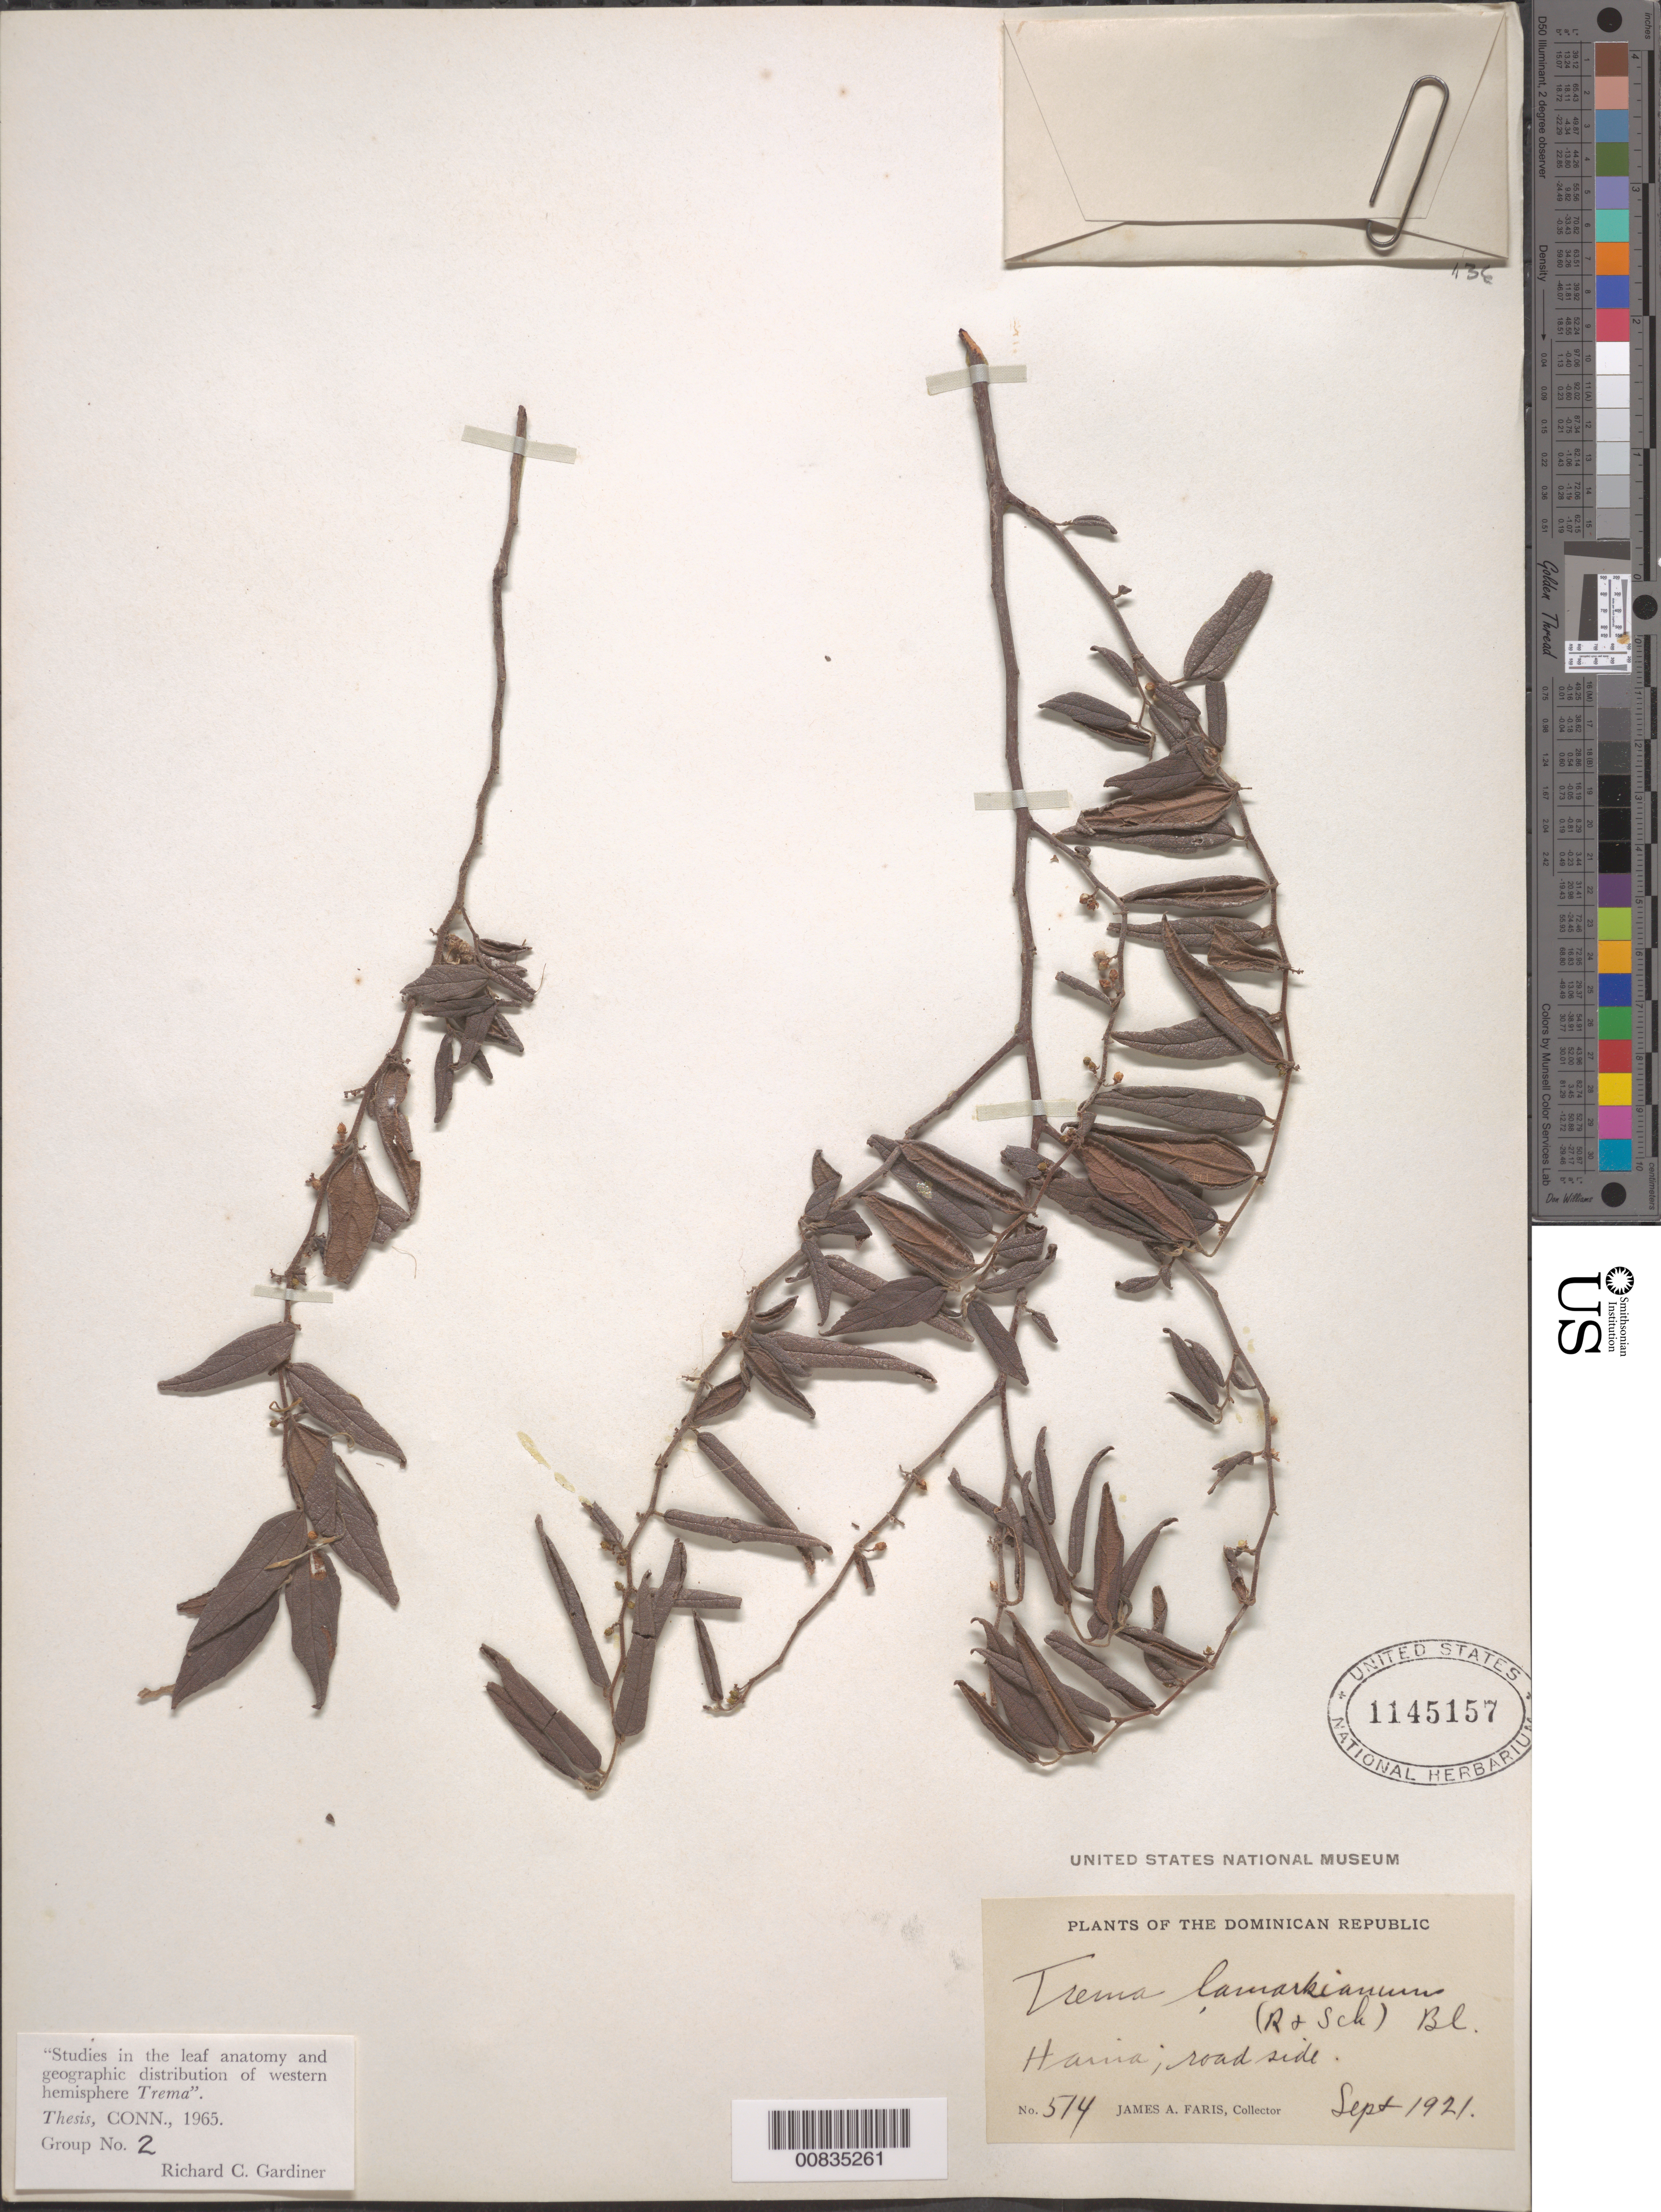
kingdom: Plantae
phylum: Tracheophyta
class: Magnoliopsida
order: Rosales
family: Cannabaceae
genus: Trema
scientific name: Trema lamarckianum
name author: (Schult.) Blume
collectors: J. Faris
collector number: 514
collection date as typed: Sep 1921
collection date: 1921-09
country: Dominican Republic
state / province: San Cristóbal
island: Hispaniola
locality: Hania.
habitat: Road side.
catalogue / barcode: US 1145157